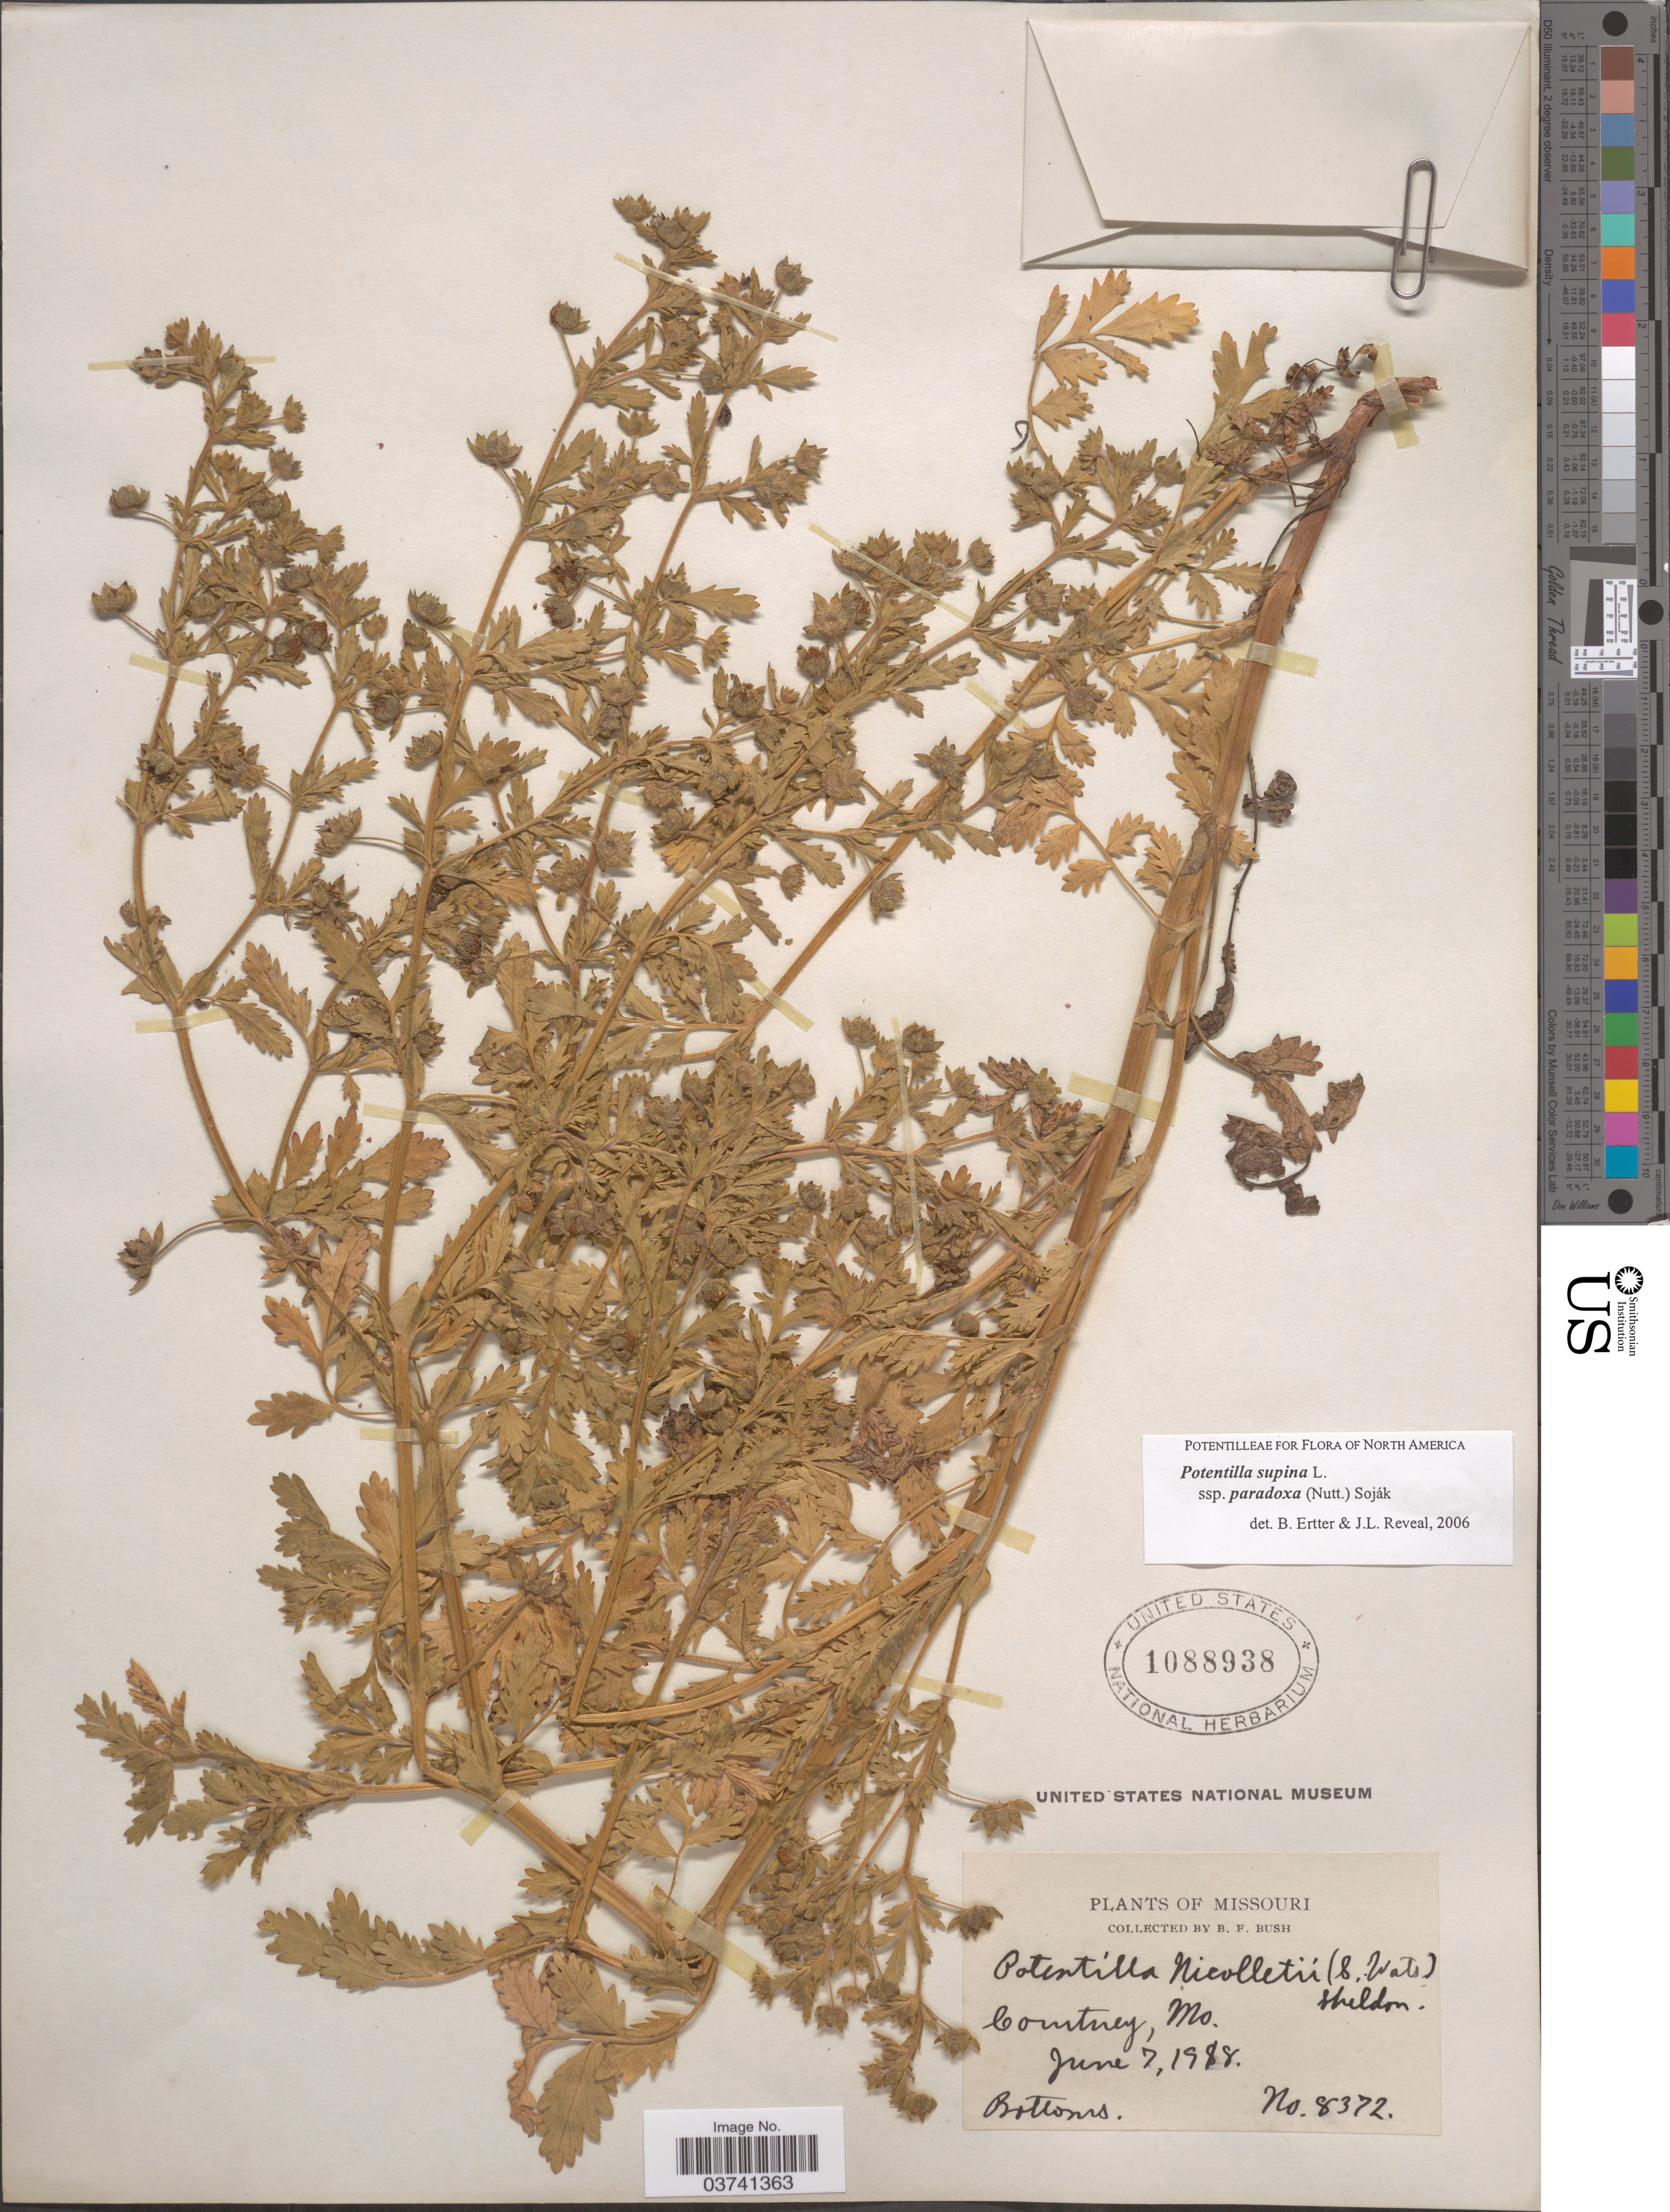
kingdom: Plantae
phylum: Tracheophyta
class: Magnoliopsida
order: Rosales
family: Rosaceae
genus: Potentilla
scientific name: Potentilla supina subsp. paradoxa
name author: (Nutt.) Soják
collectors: B. F. Bush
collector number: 8372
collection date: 1988-06-07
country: United States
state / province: Missouri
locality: Courtney.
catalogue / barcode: US 1088938